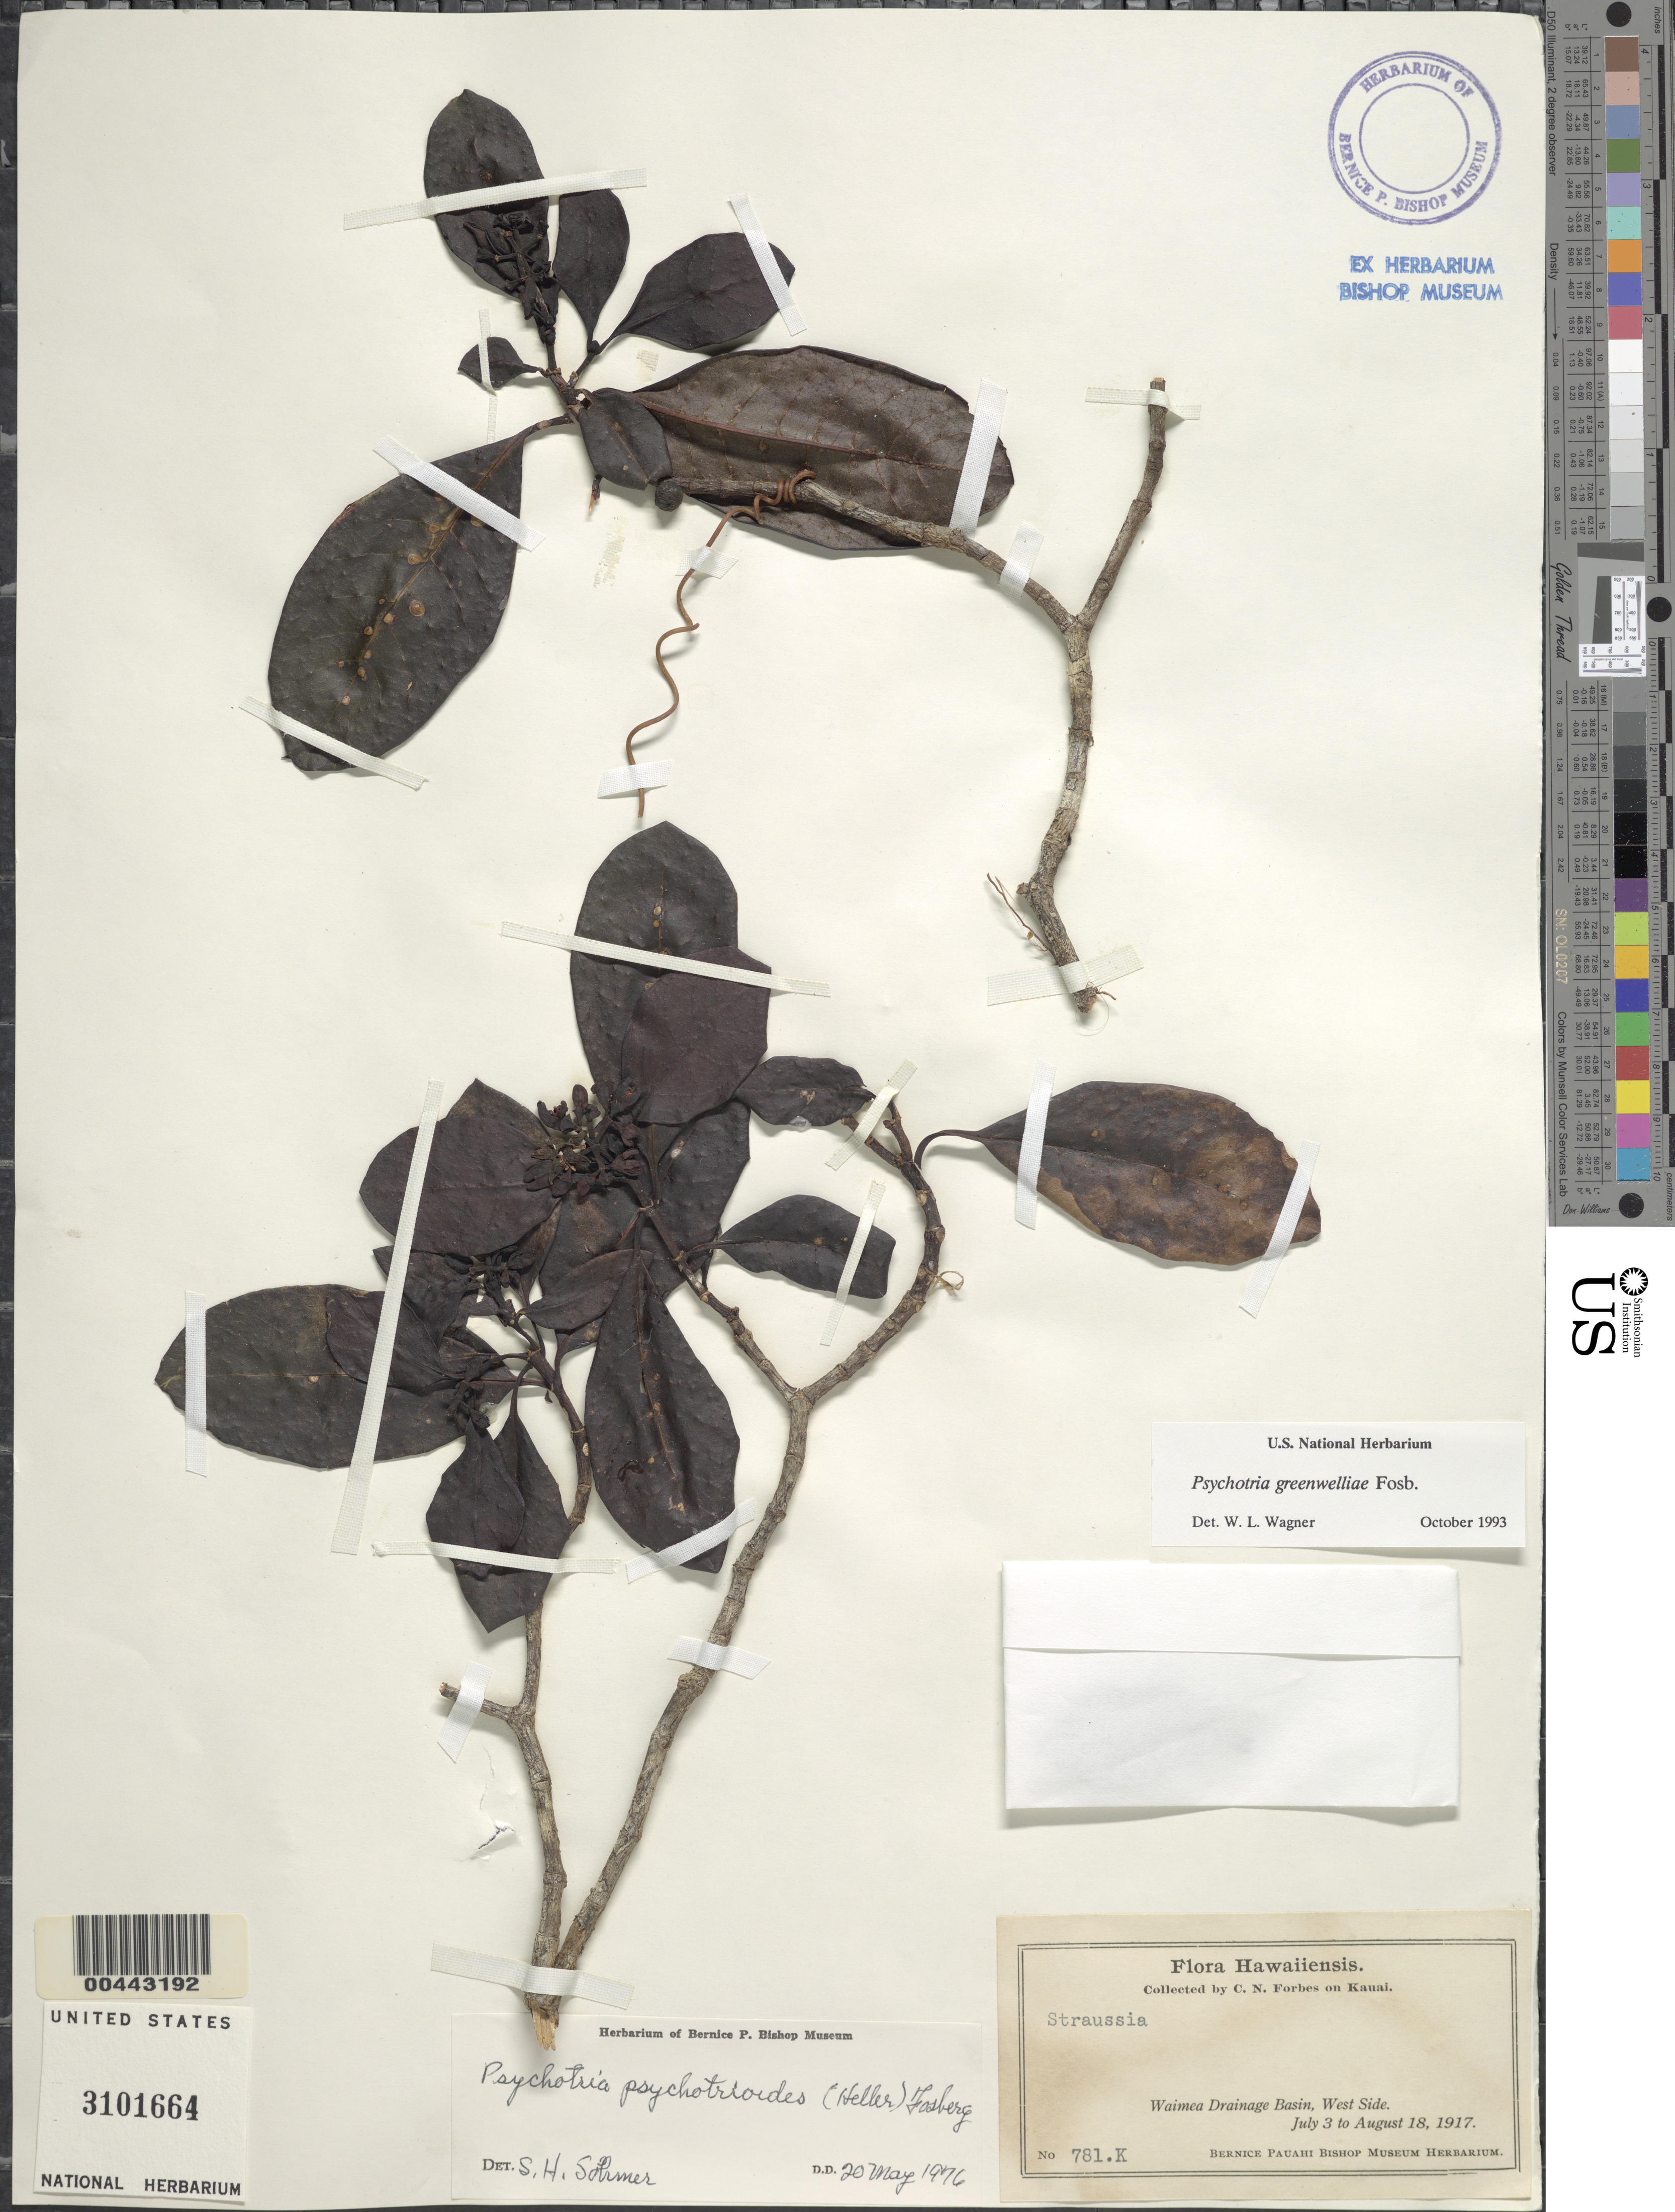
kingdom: Plantae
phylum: Tracheophyta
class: Magnoliopsida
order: Gentianales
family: Rubiaceae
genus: Psychotria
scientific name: Psychotria greenwelliae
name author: Fosberg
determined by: Wagner, W. L., (BOT), Smithsonian Institution - National Museum of Natural History (UNITED STATES)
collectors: C. N. Forbes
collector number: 781.K.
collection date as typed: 3 Jul 1917 to 18 Aug 1917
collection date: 1917-07-03/1917-08-18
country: United States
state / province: Hawaii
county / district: Kauai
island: Kaua'i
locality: Waimea Drainage Basin, West Side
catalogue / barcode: US 3101664